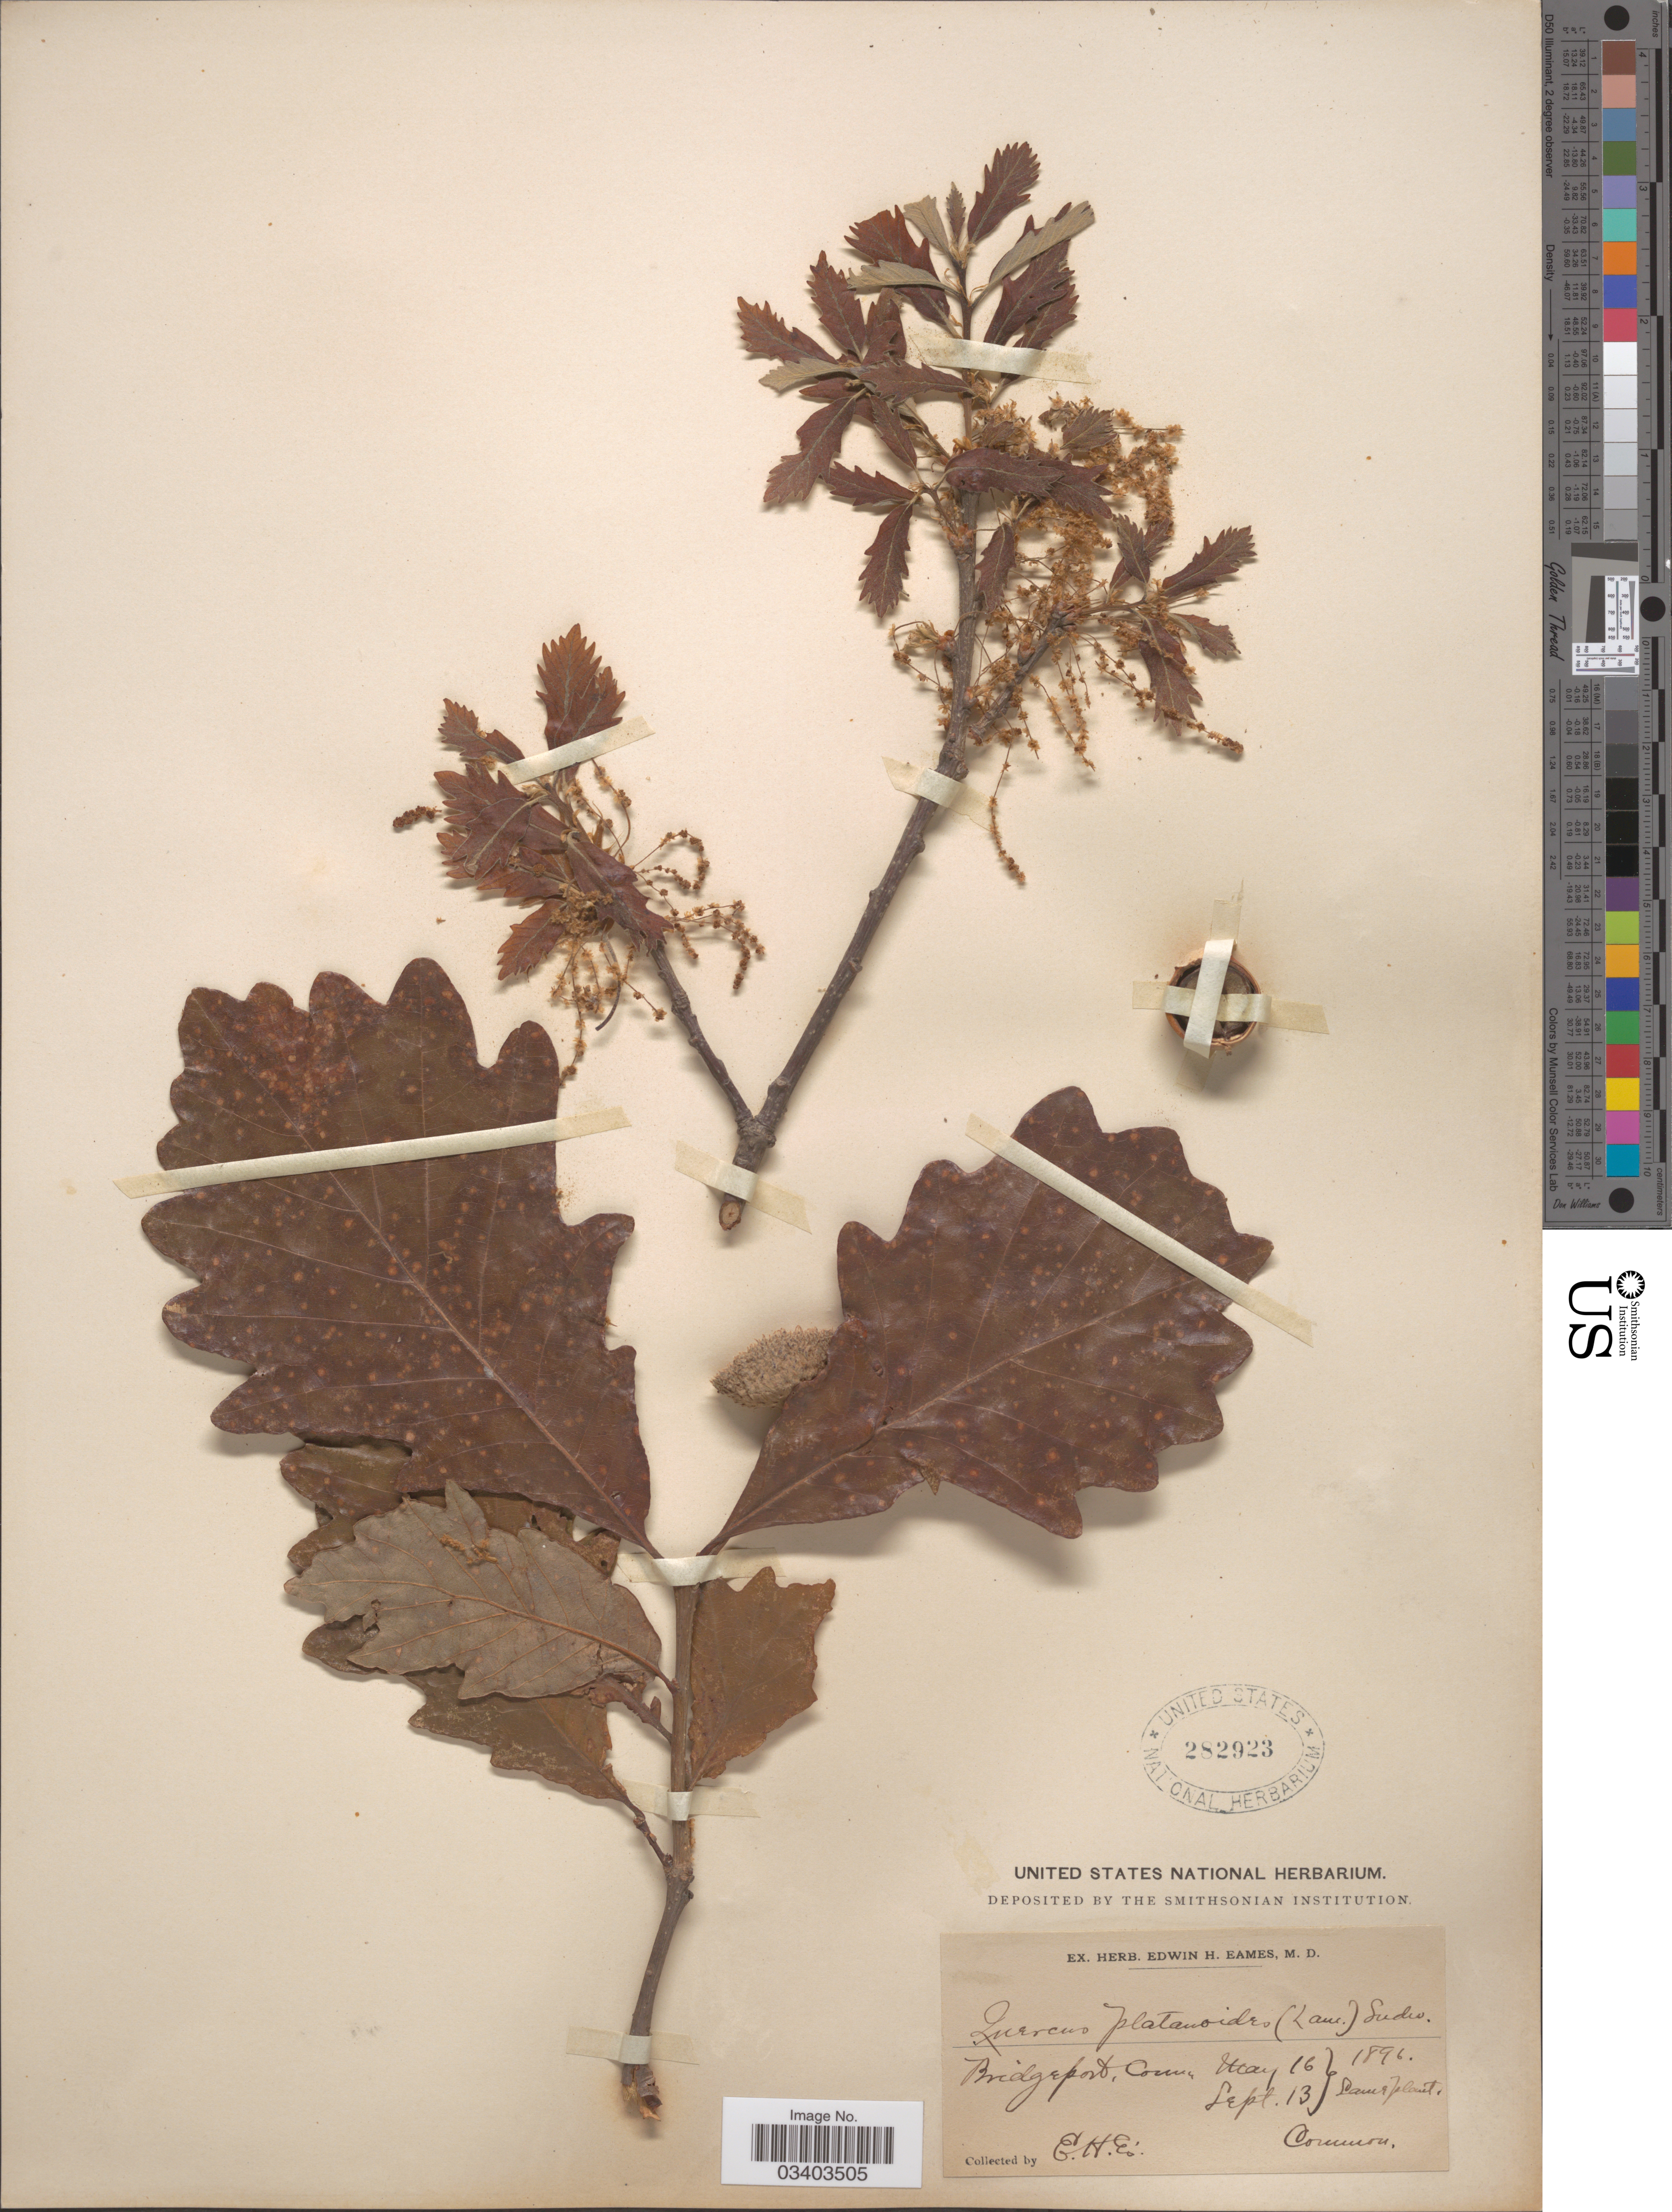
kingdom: Plantae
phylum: Tracheophyta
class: Magnoliopsida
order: Fagales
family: Fagaceae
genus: Quercus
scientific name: Quercus bicolor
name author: Willd.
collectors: E. H. Eames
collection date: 1896-05-16/1896-09-13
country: United States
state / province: Connecticut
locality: Bridgeport.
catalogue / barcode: US 282923